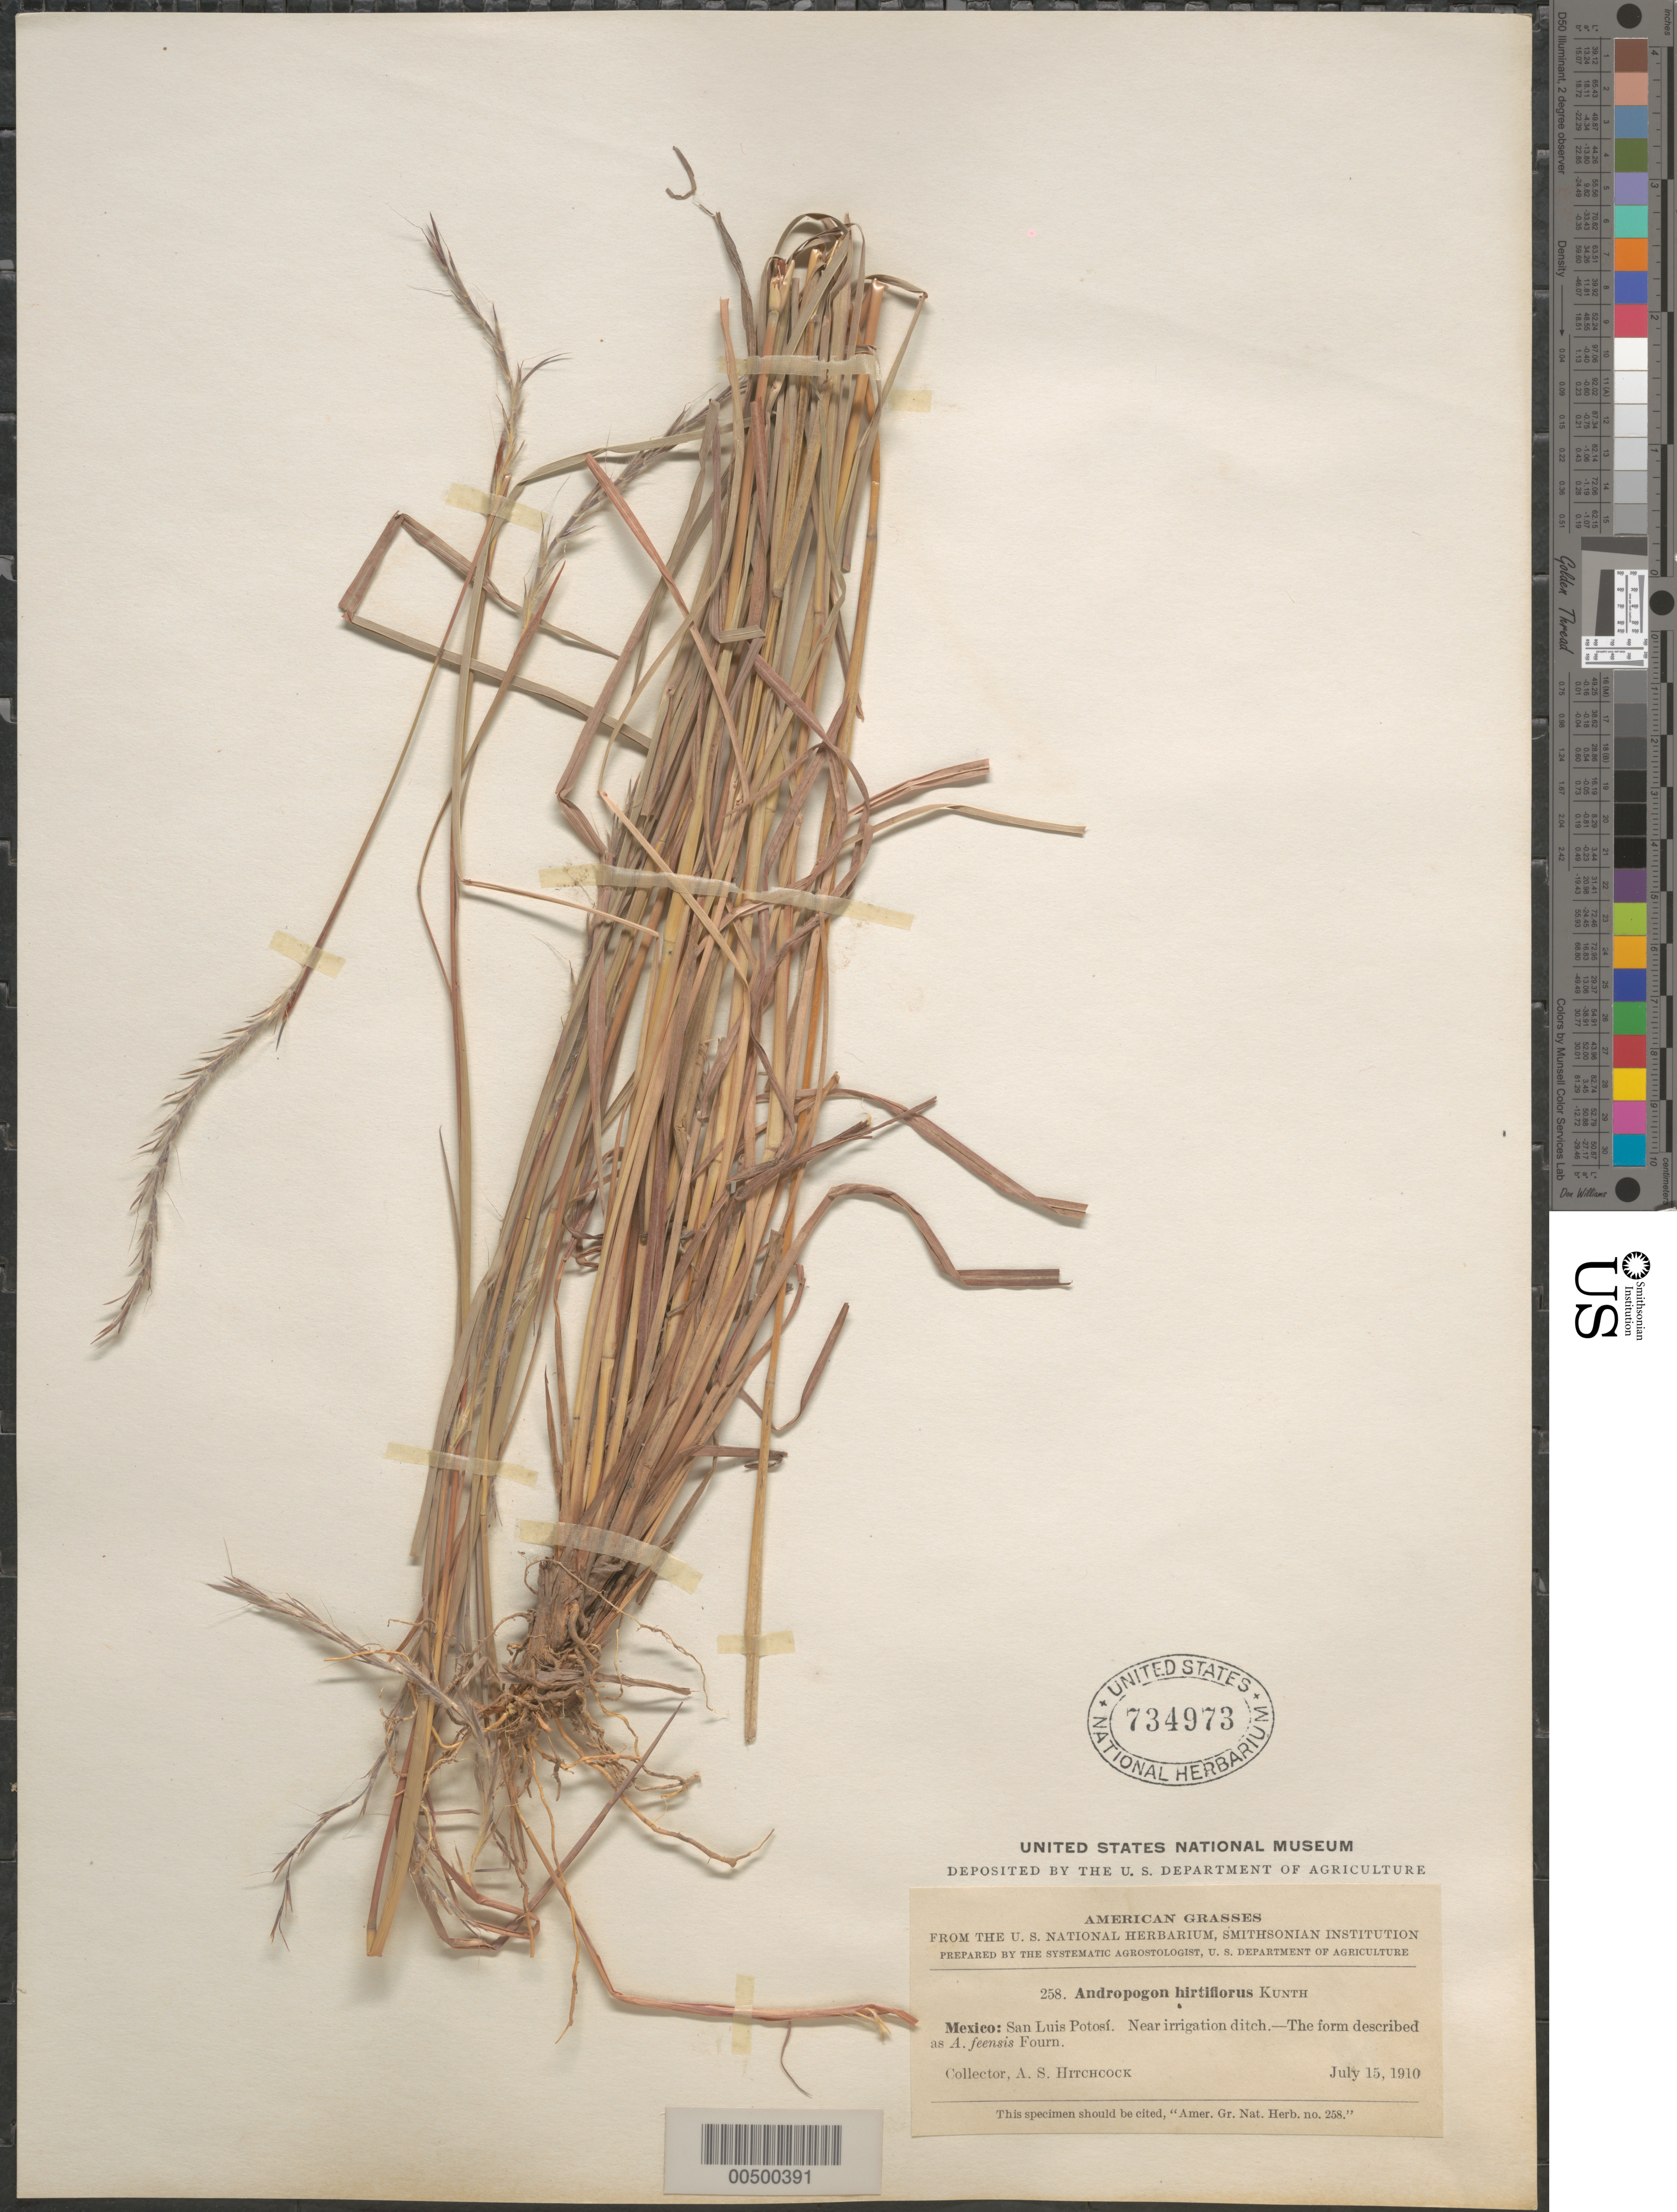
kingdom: Plantae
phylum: Tracheophyta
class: Liliopsida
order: Poales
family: Poaceae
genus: Schizachyrium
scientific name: Schizachyrium sanguineum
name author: (Retz.) Alston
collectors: A. S. Hitchcock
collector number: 258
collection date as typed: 15 Jul 1910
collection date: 1910-07-15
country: Mexico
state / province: San Luis Potosi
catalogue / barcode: US 734973